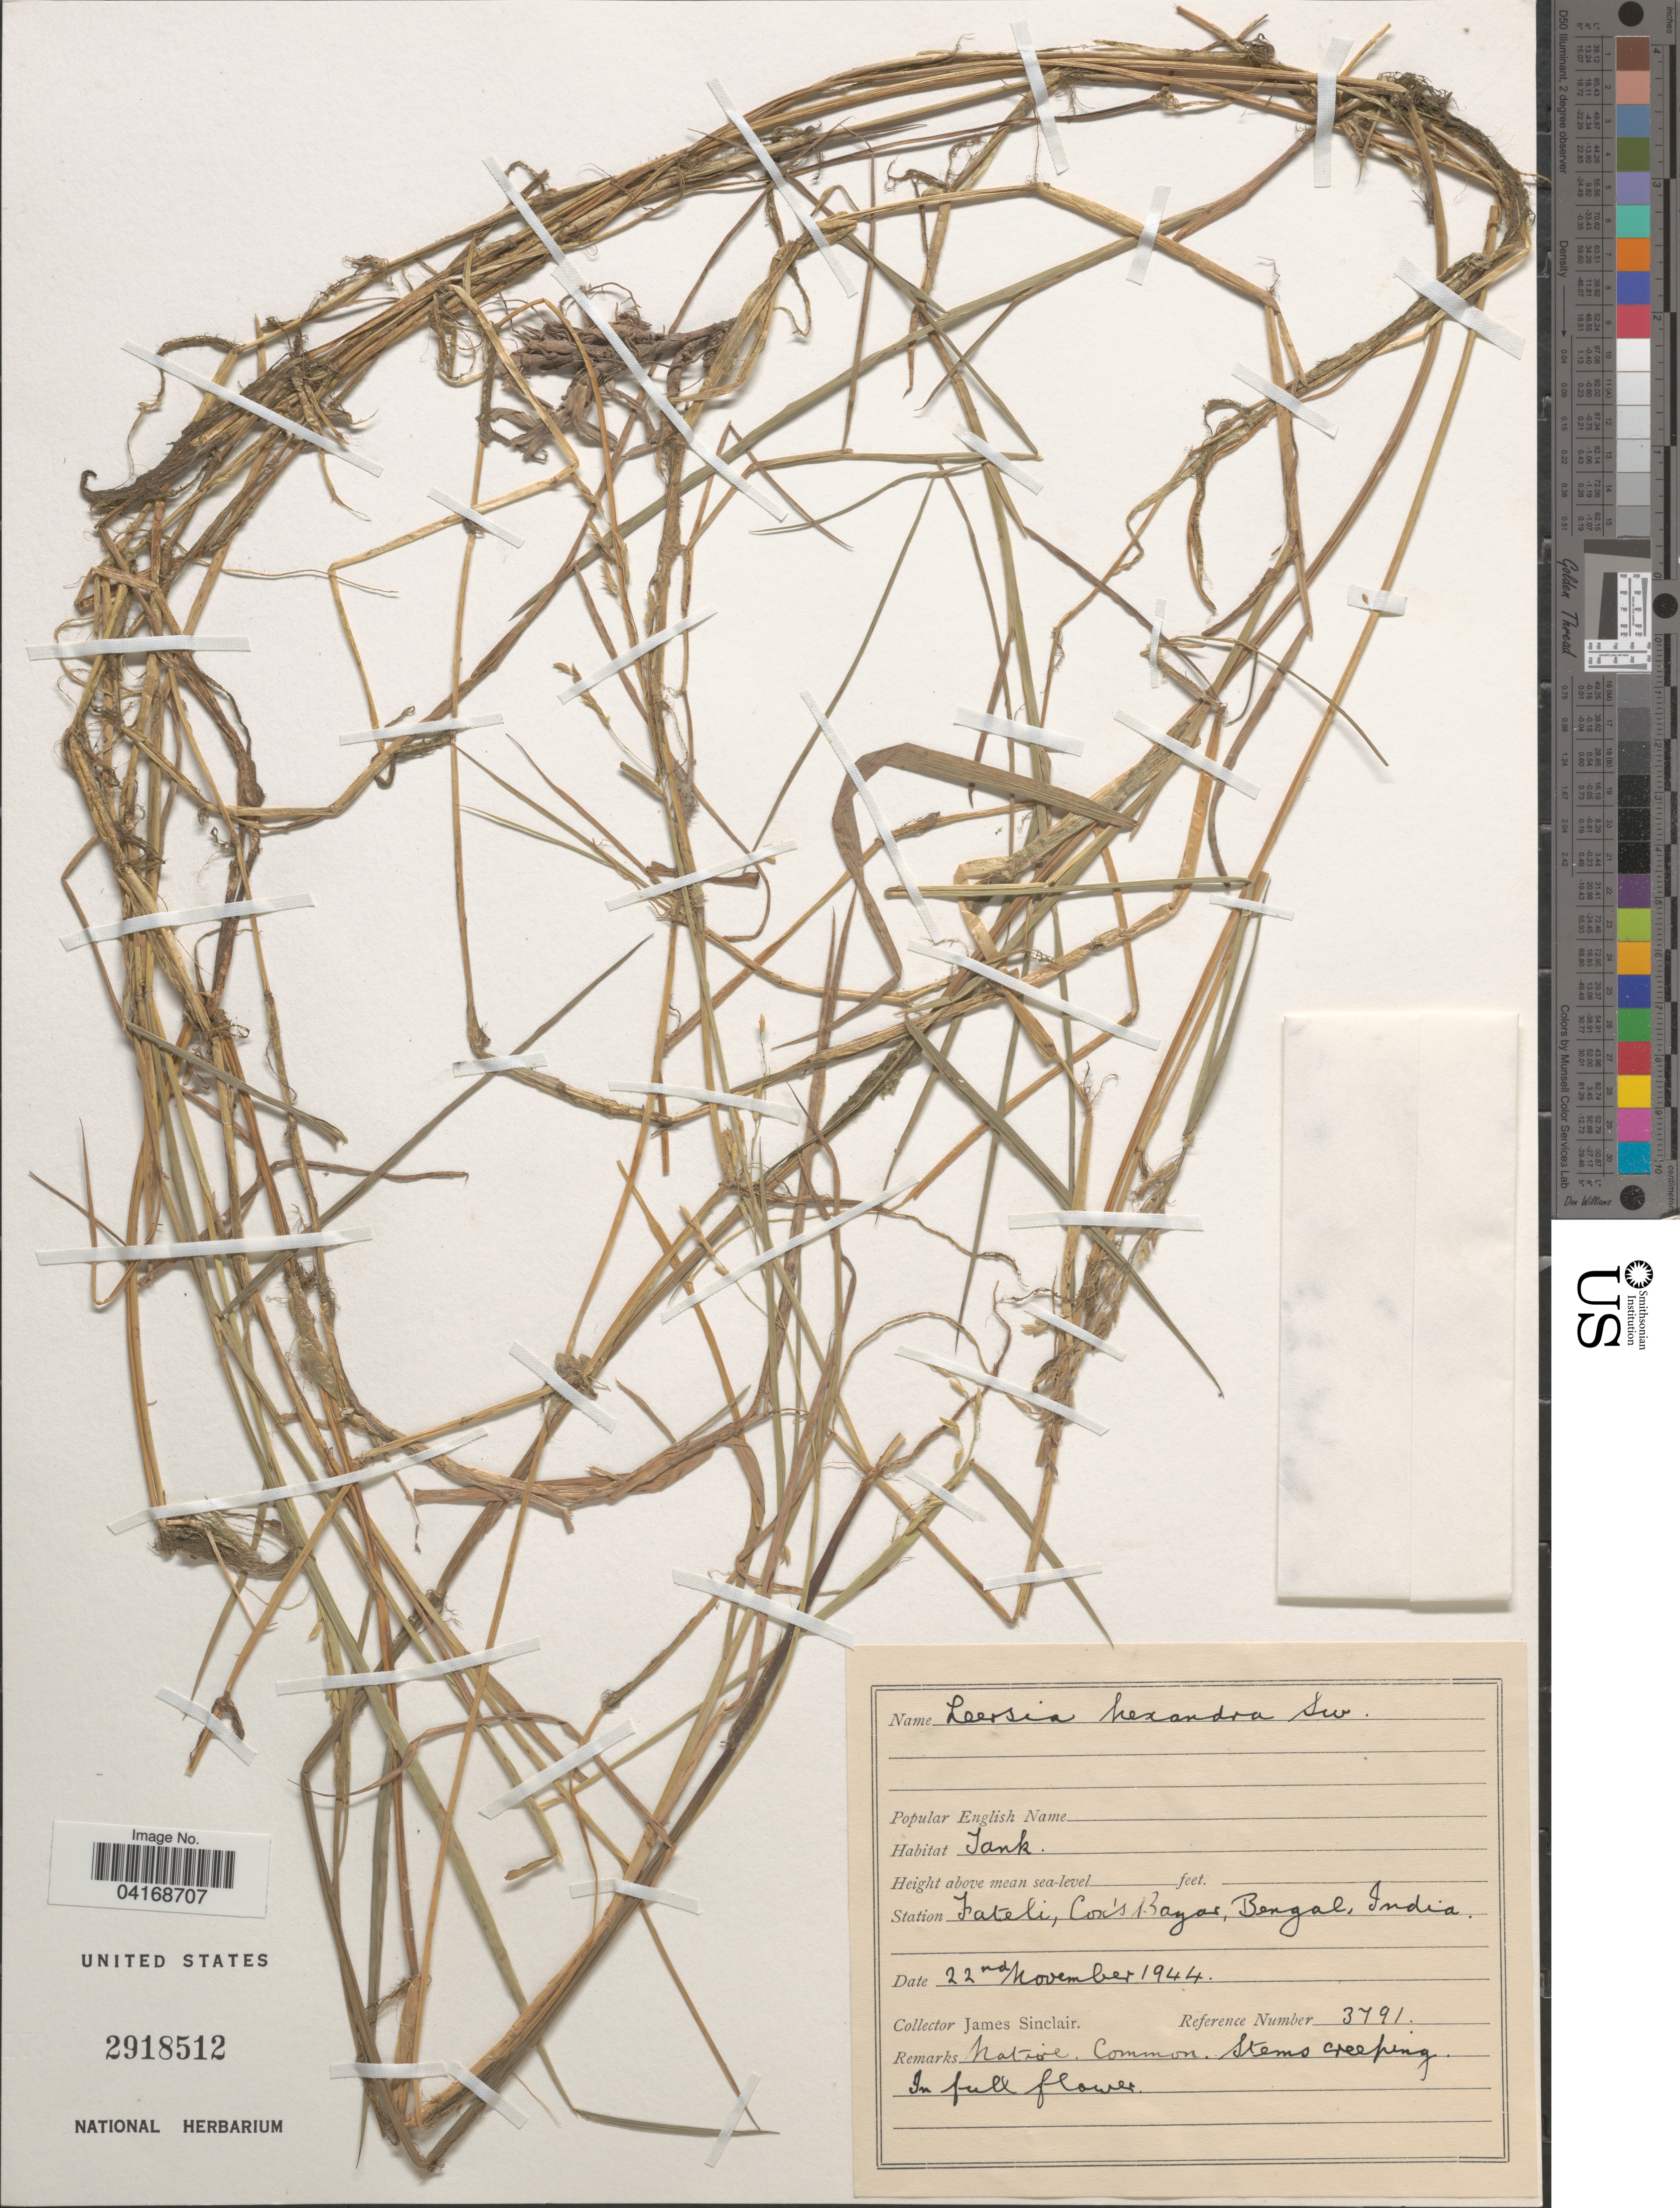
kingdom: Plantae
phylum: Tracheophyta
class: Liliopsida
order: Poales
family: Poaceae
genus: Leersia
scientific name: Leersia hexandra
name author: Sw.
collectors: J. Sinclair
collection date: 1944-11-22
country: India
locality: Fateli, Cox's Bayas, Bengal.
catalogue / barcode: US 2918512